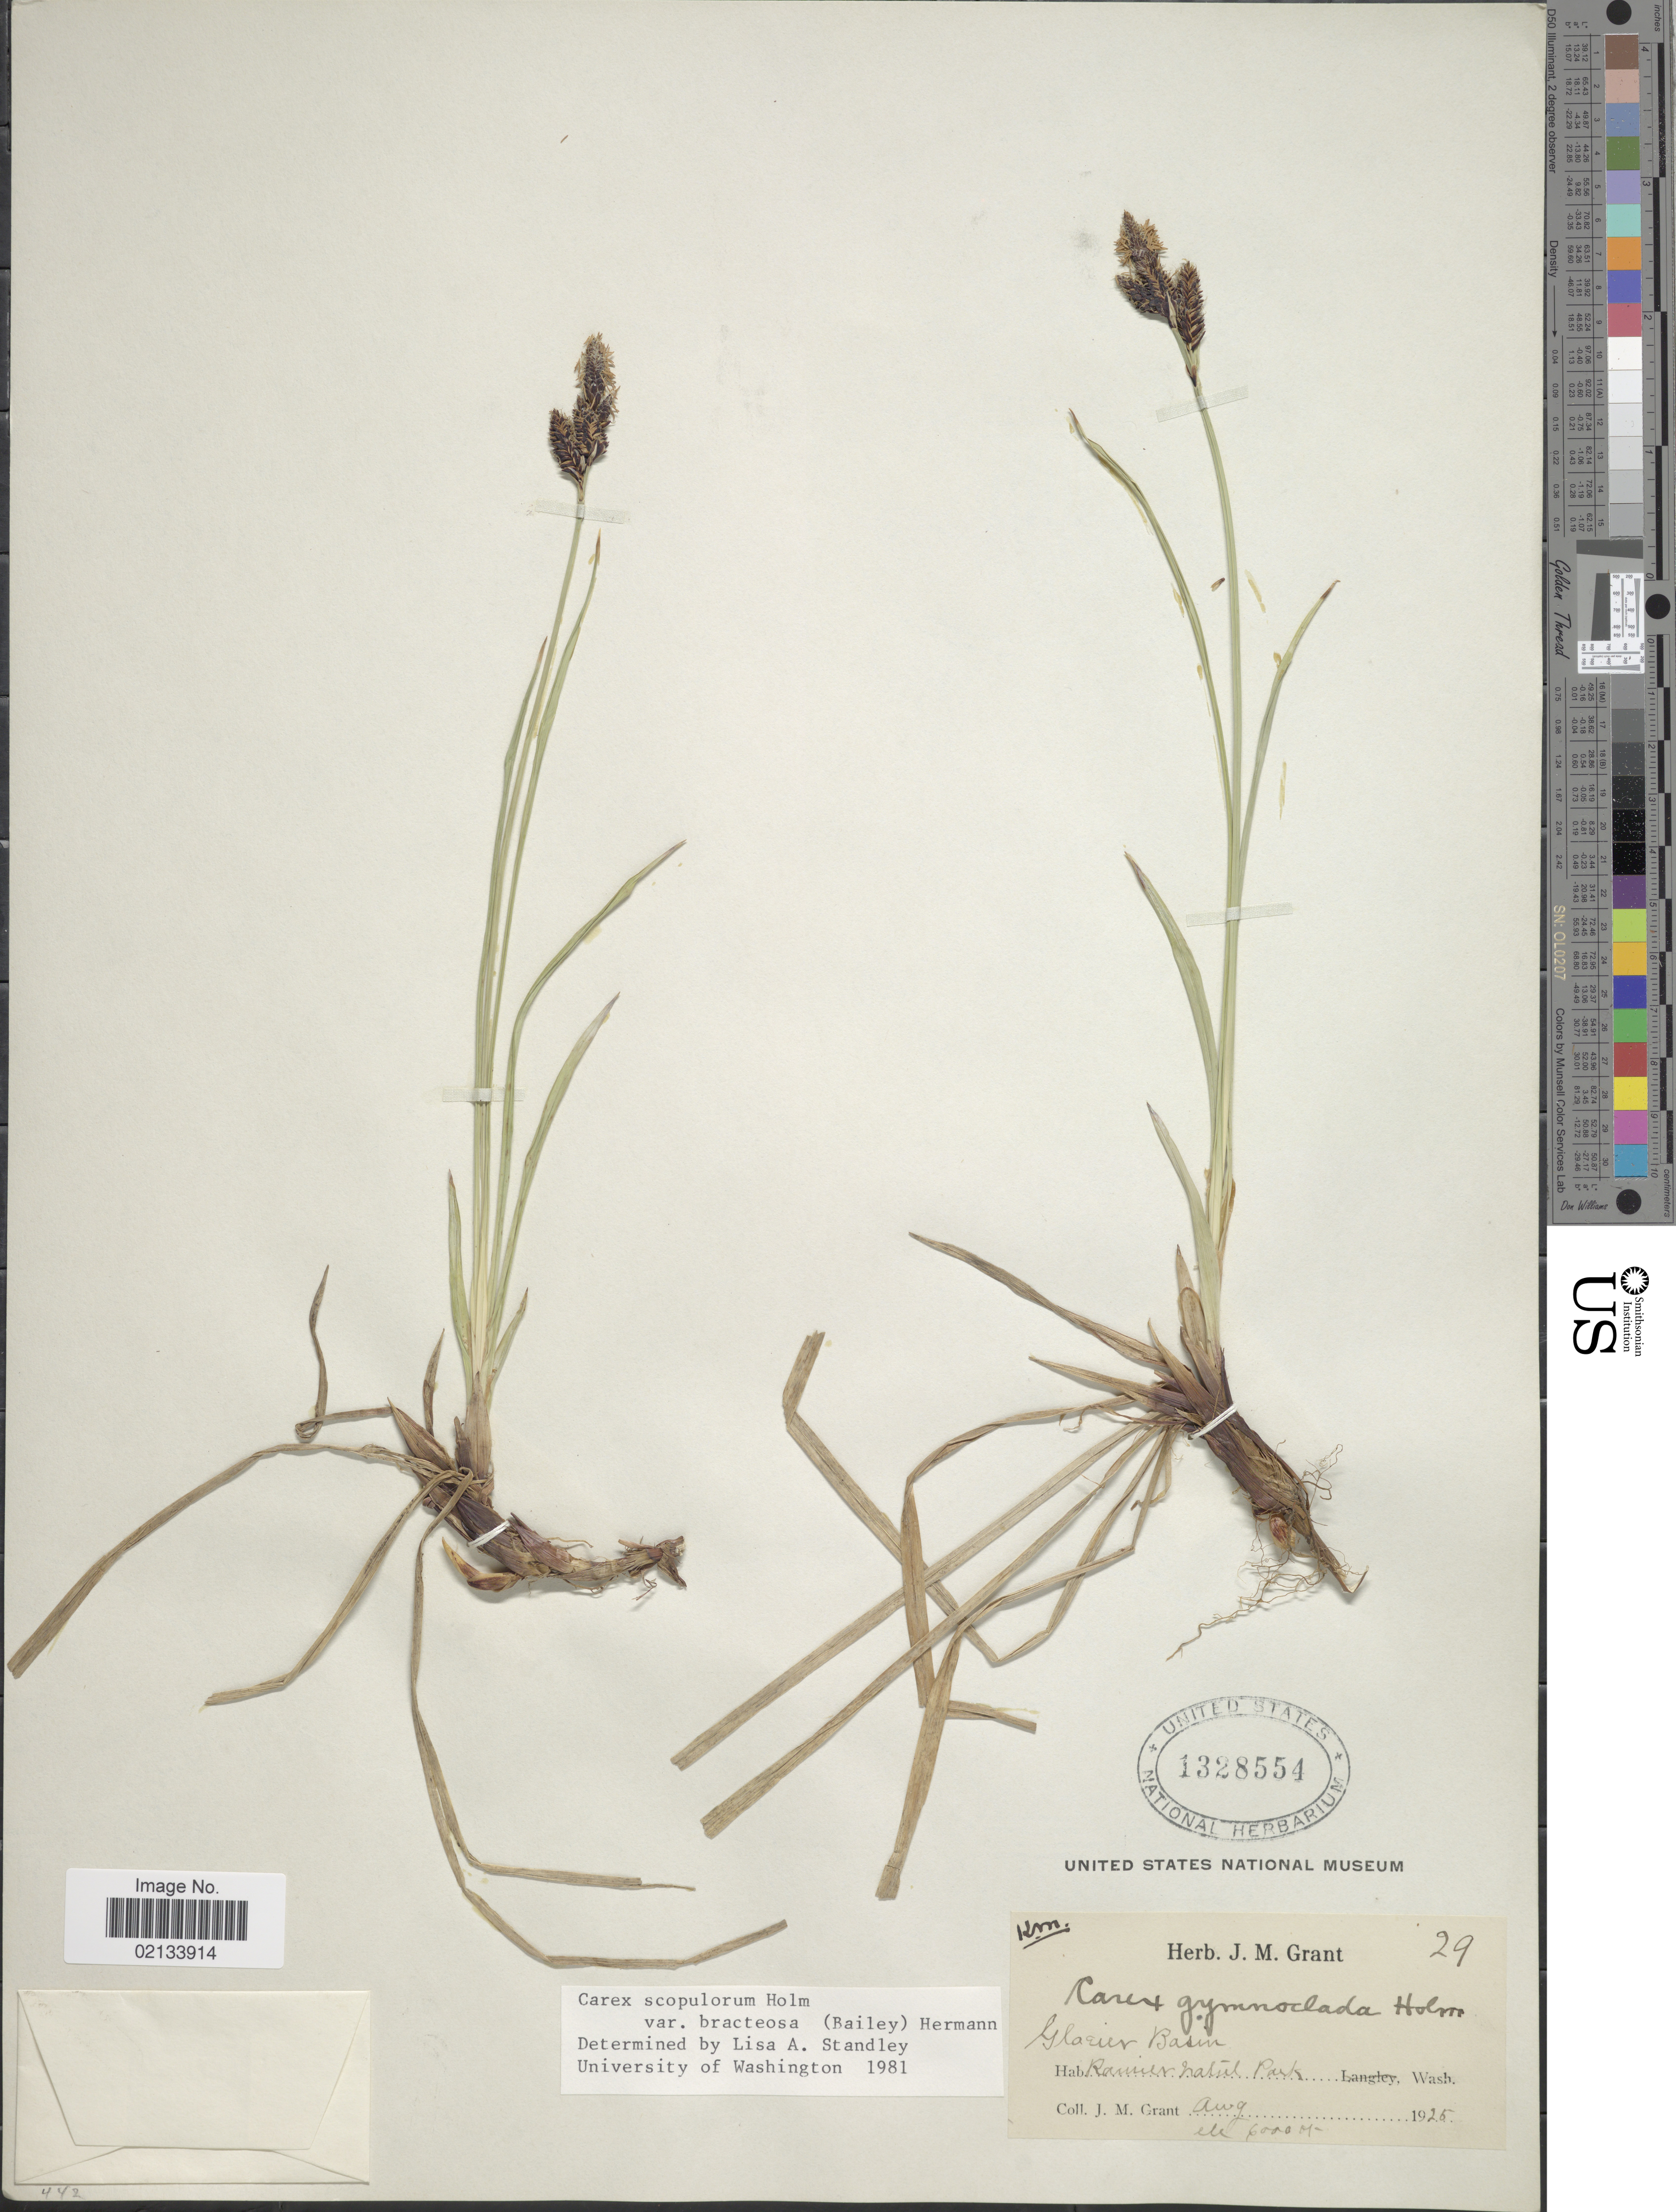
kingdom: Plantae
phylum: Tracheophyta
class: Liliopsida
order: Poales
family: Cyperaceae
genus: Carex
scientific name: Carex scopulorum var. bracteosa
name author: (L.H. Bailey) F.J. Herm.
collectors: J. M. Grant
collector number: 29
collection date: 1925-08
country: United States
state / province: Washington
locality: Glacier Basin, Rainier Natnl Park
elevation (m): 6000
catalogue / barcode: US 1328554